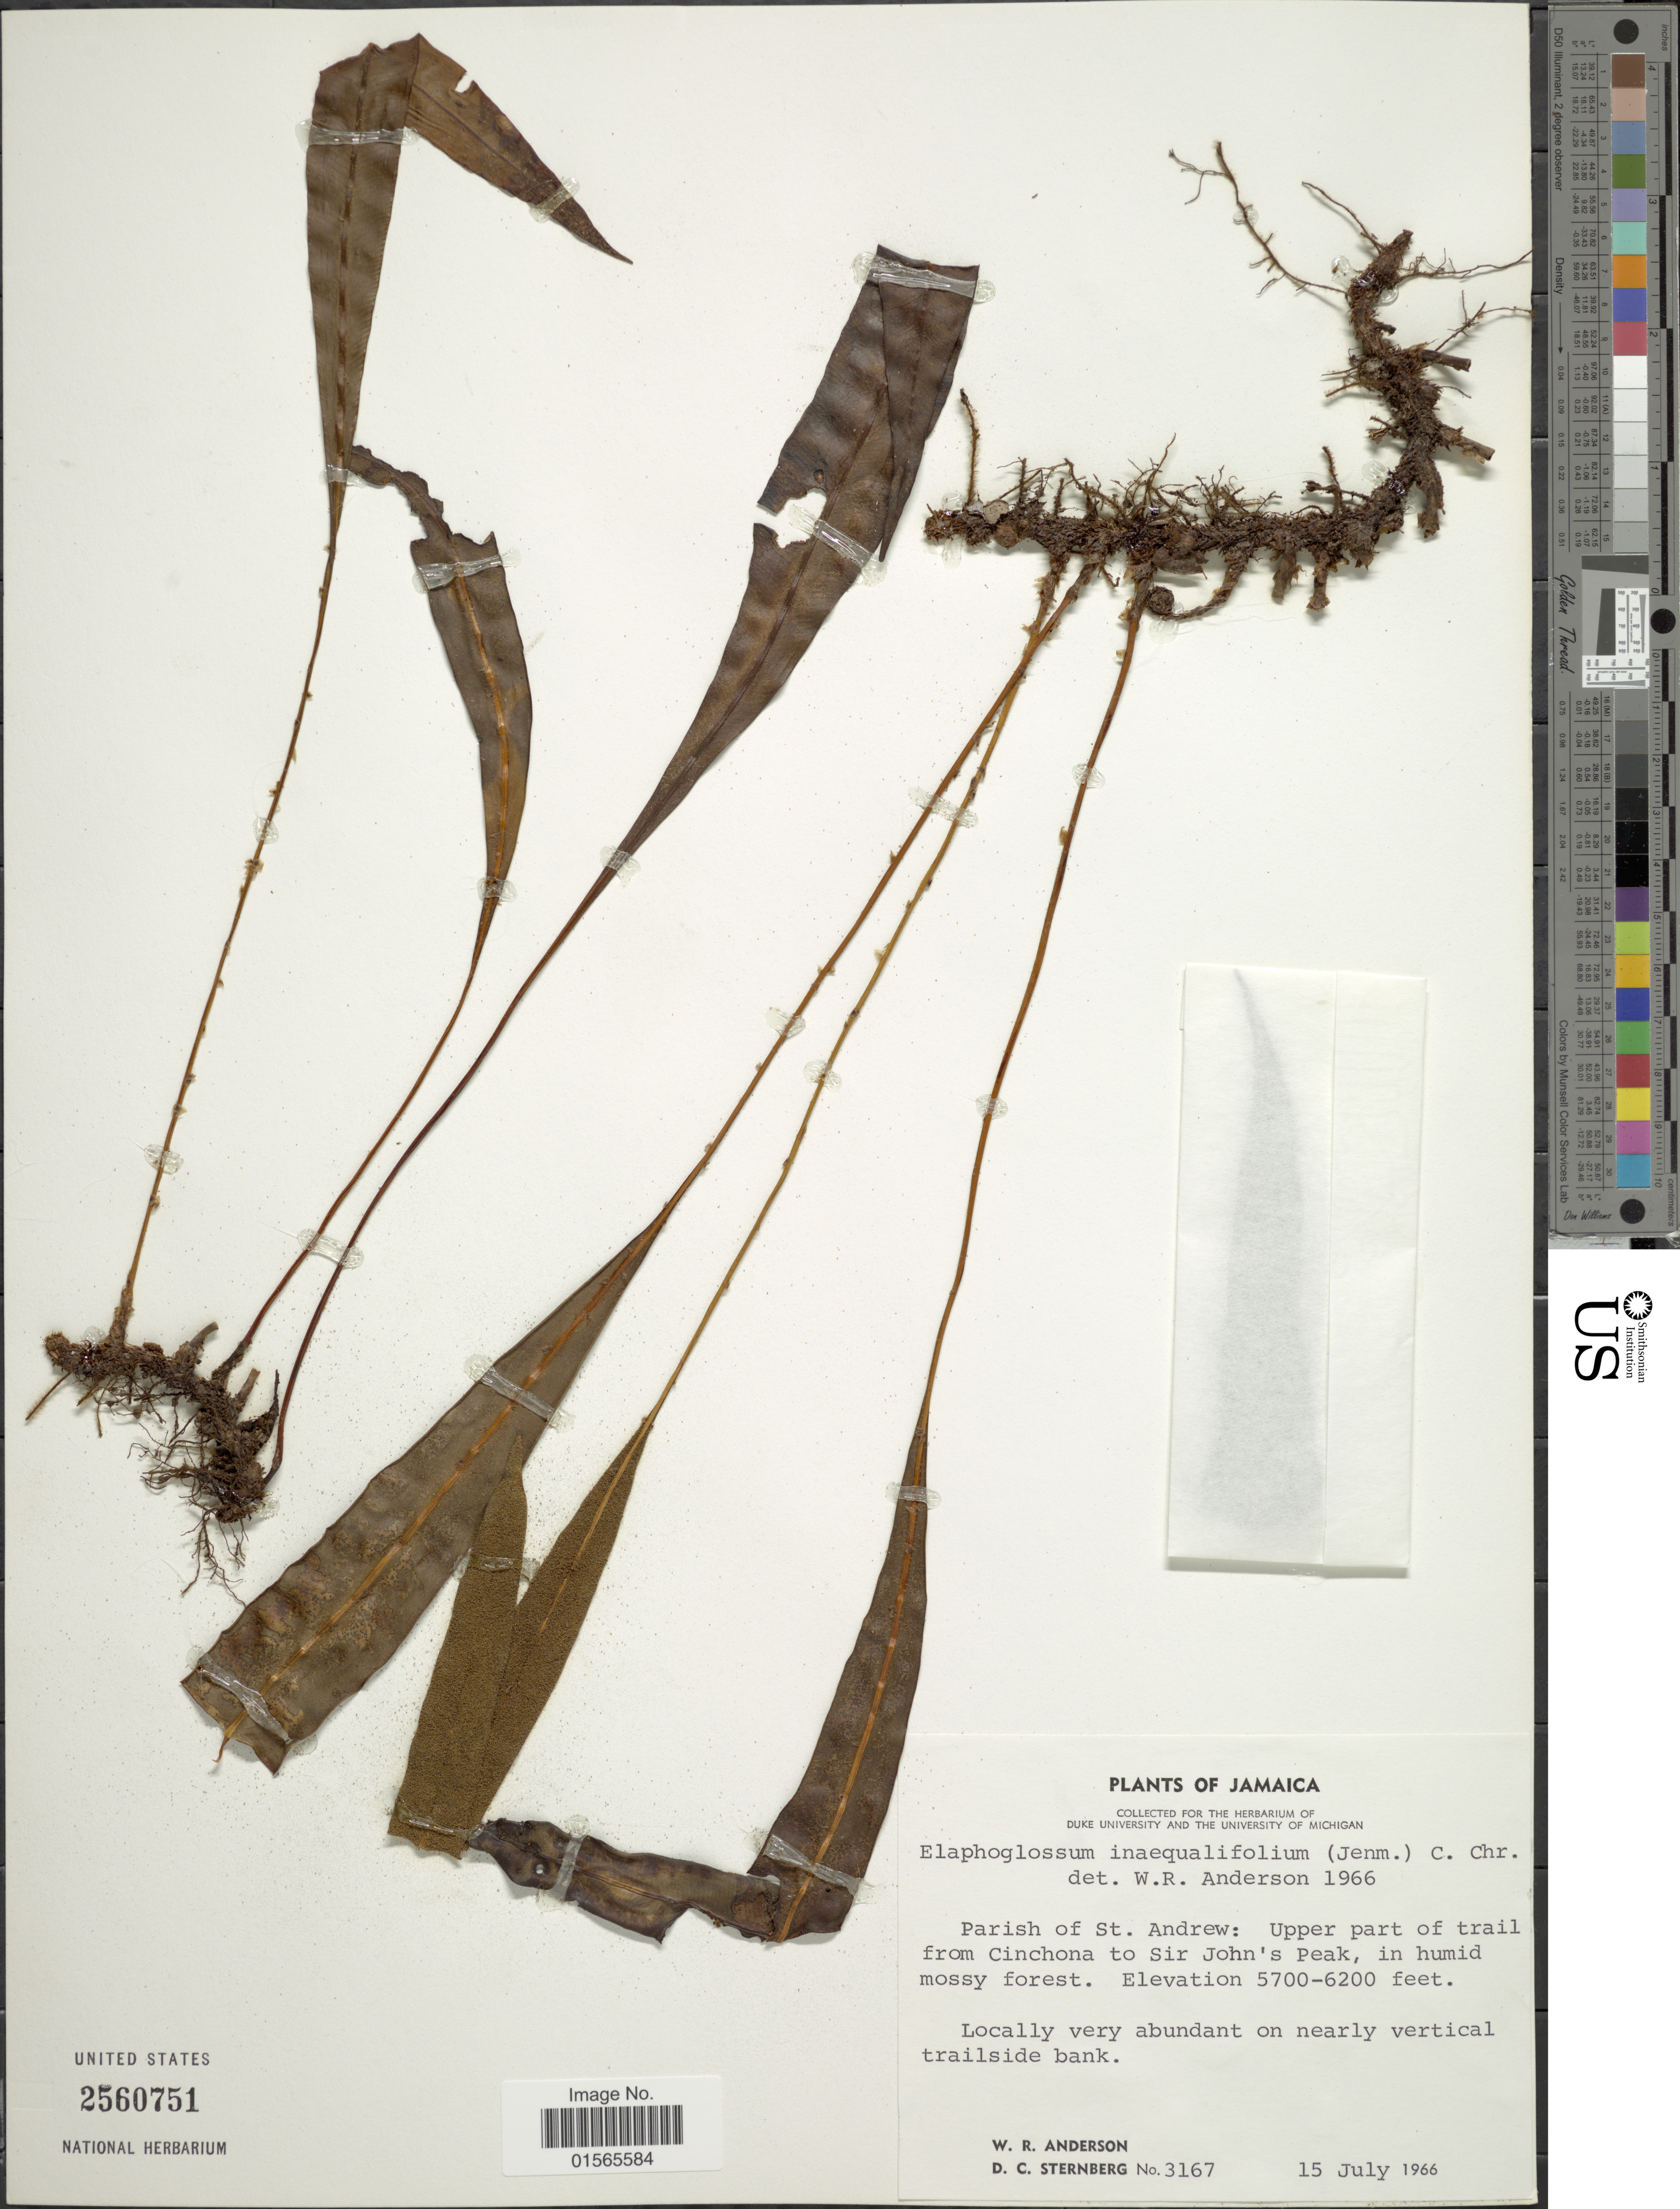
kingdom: Plantae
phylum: Tracheophyta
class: Polypodiopsida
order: Polypodiales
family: Dryopteridaceae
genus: Elaphoglossum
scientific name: Elaphoglossum inaequalifolium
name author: (Jenman) C. Chr.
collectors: W. Anderson & D. Sternberg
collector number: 3167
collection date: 1966-07-15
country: Jamaica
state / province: Saint Andrew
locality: Parish of St. Andrew Upper part of trail from Cinchona to Sir John's Peak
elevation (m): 1737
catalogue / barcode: US 2560751